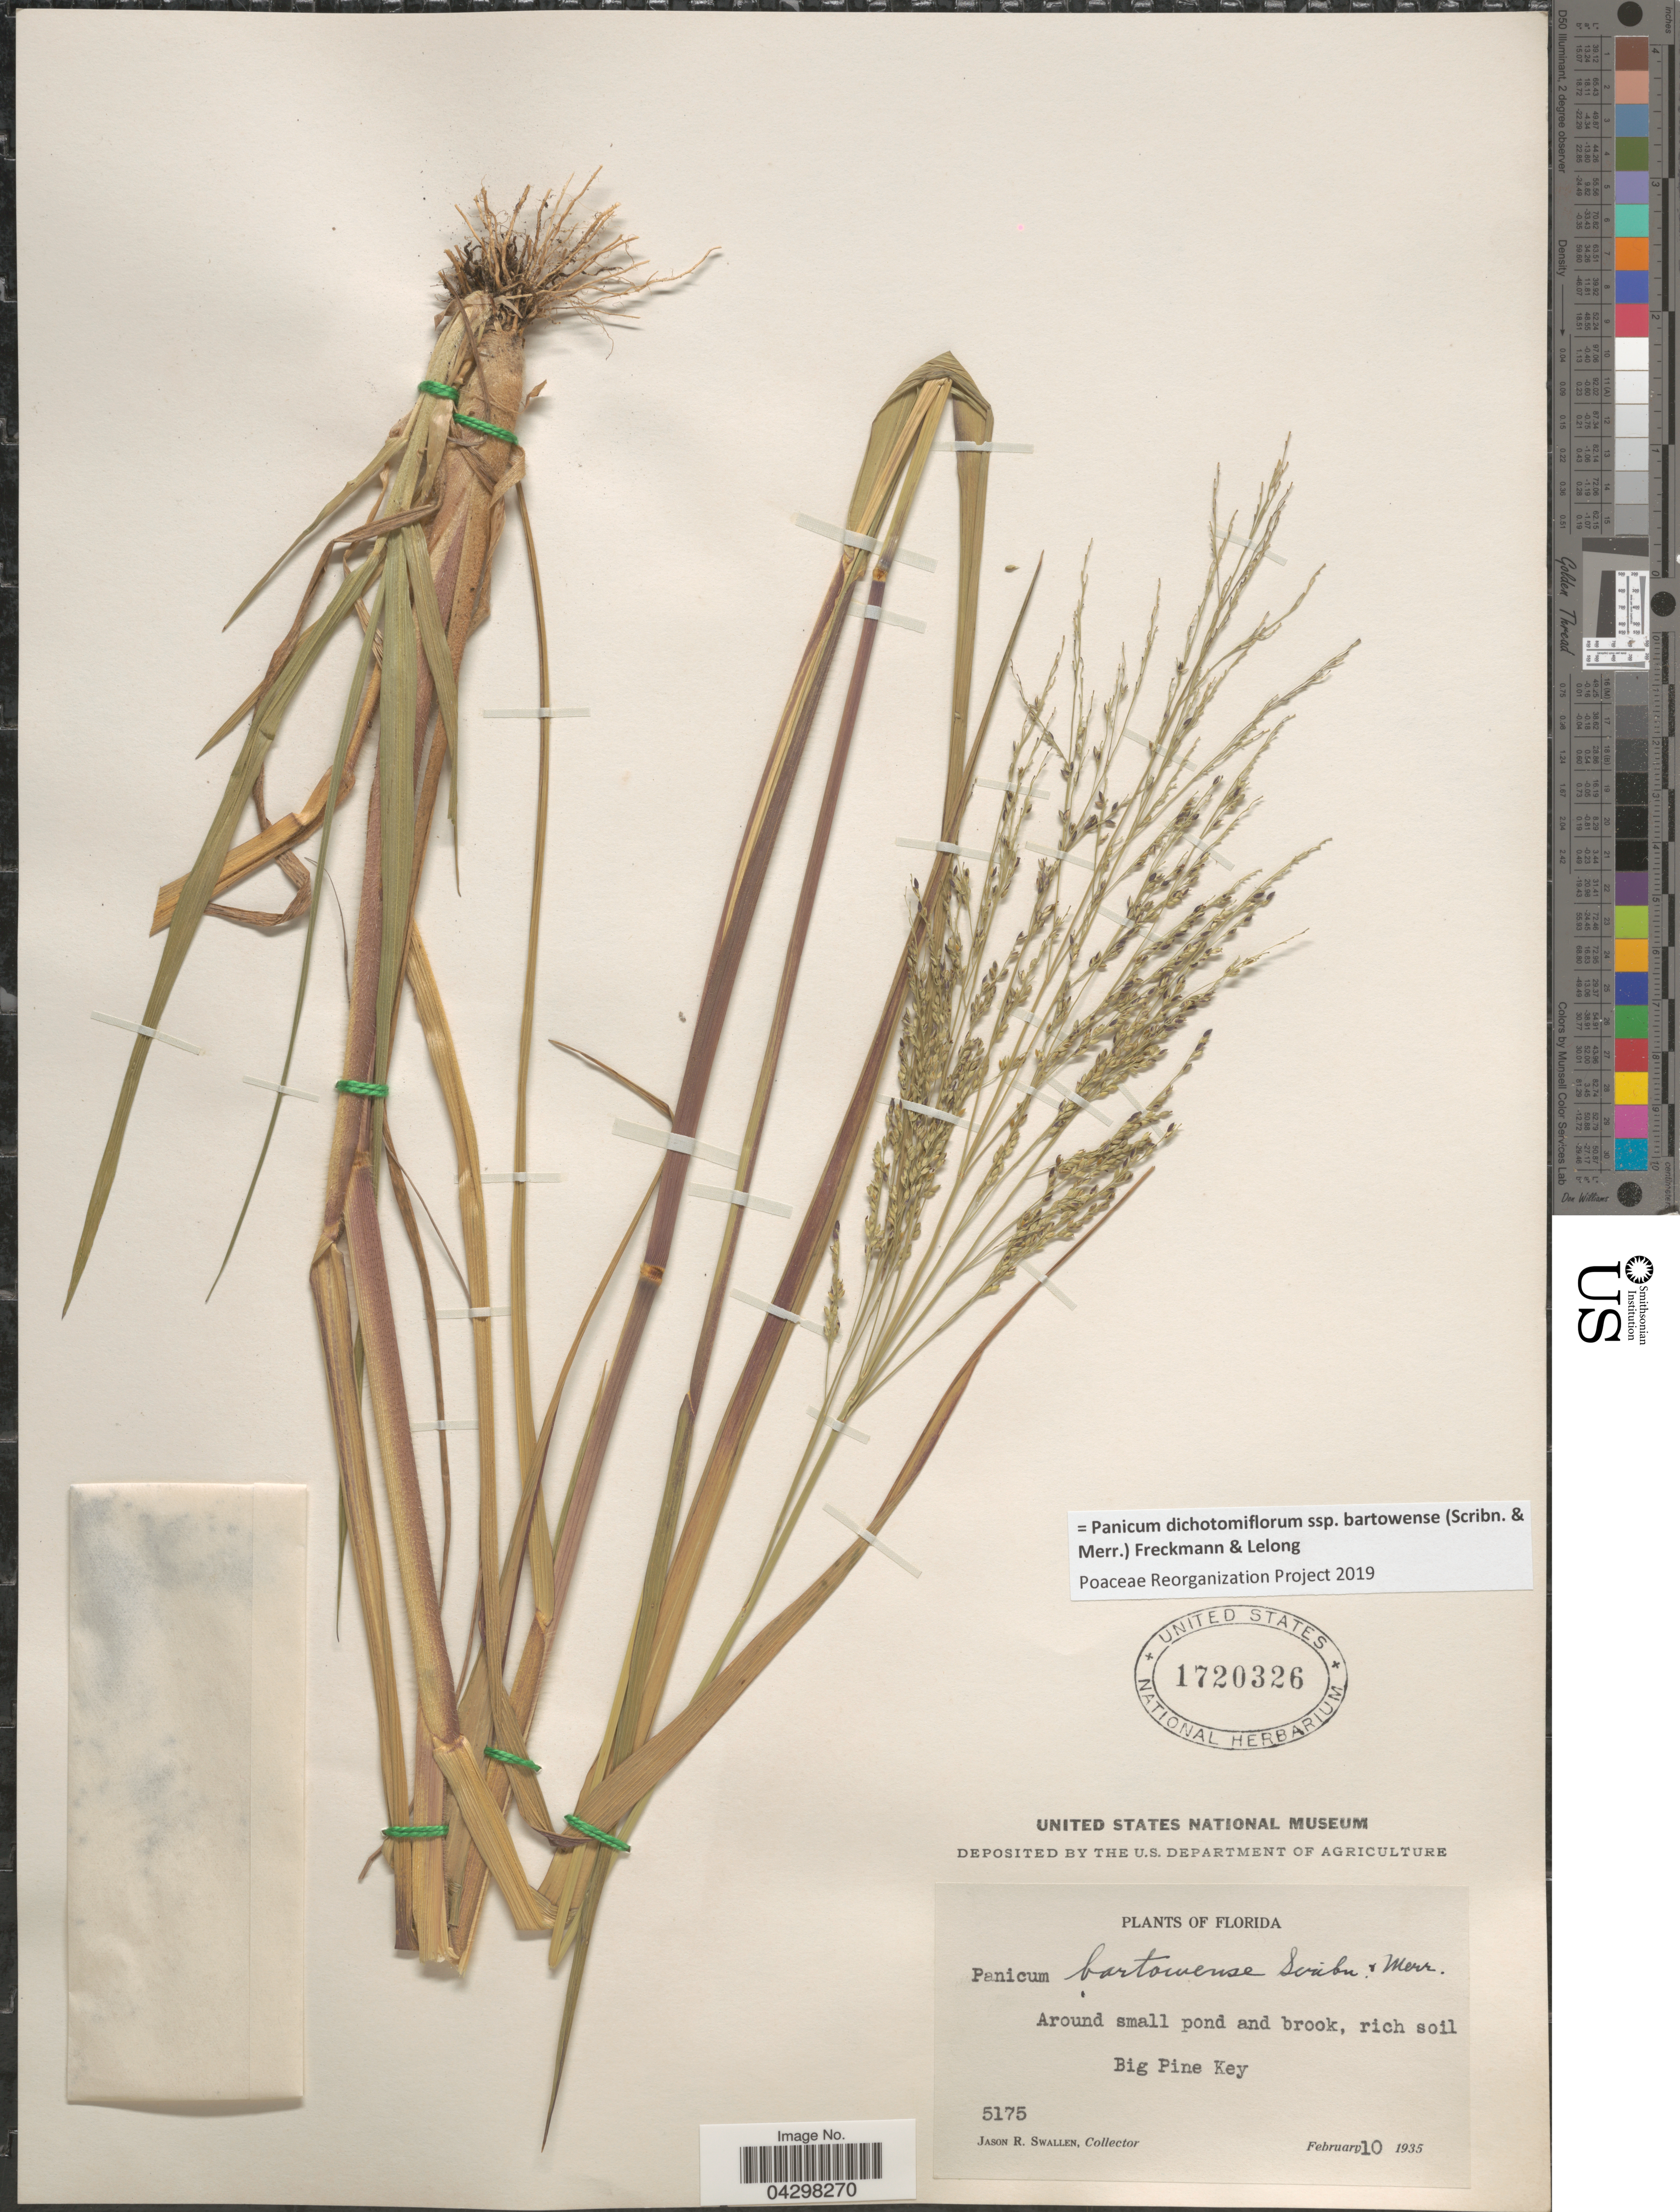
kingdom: Plantae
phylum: Tracheophyta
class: Liliopsida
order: Poales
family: Poaceae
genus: Panicum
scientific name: Panicum dichotomiflorum subsp. bartowense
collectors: J. R. Swallen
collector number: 5175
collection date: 1935-02-10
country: United States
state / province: Florida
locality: Around small pond and brook, rich soil. Big Pine Key.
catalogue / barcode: US 1720326